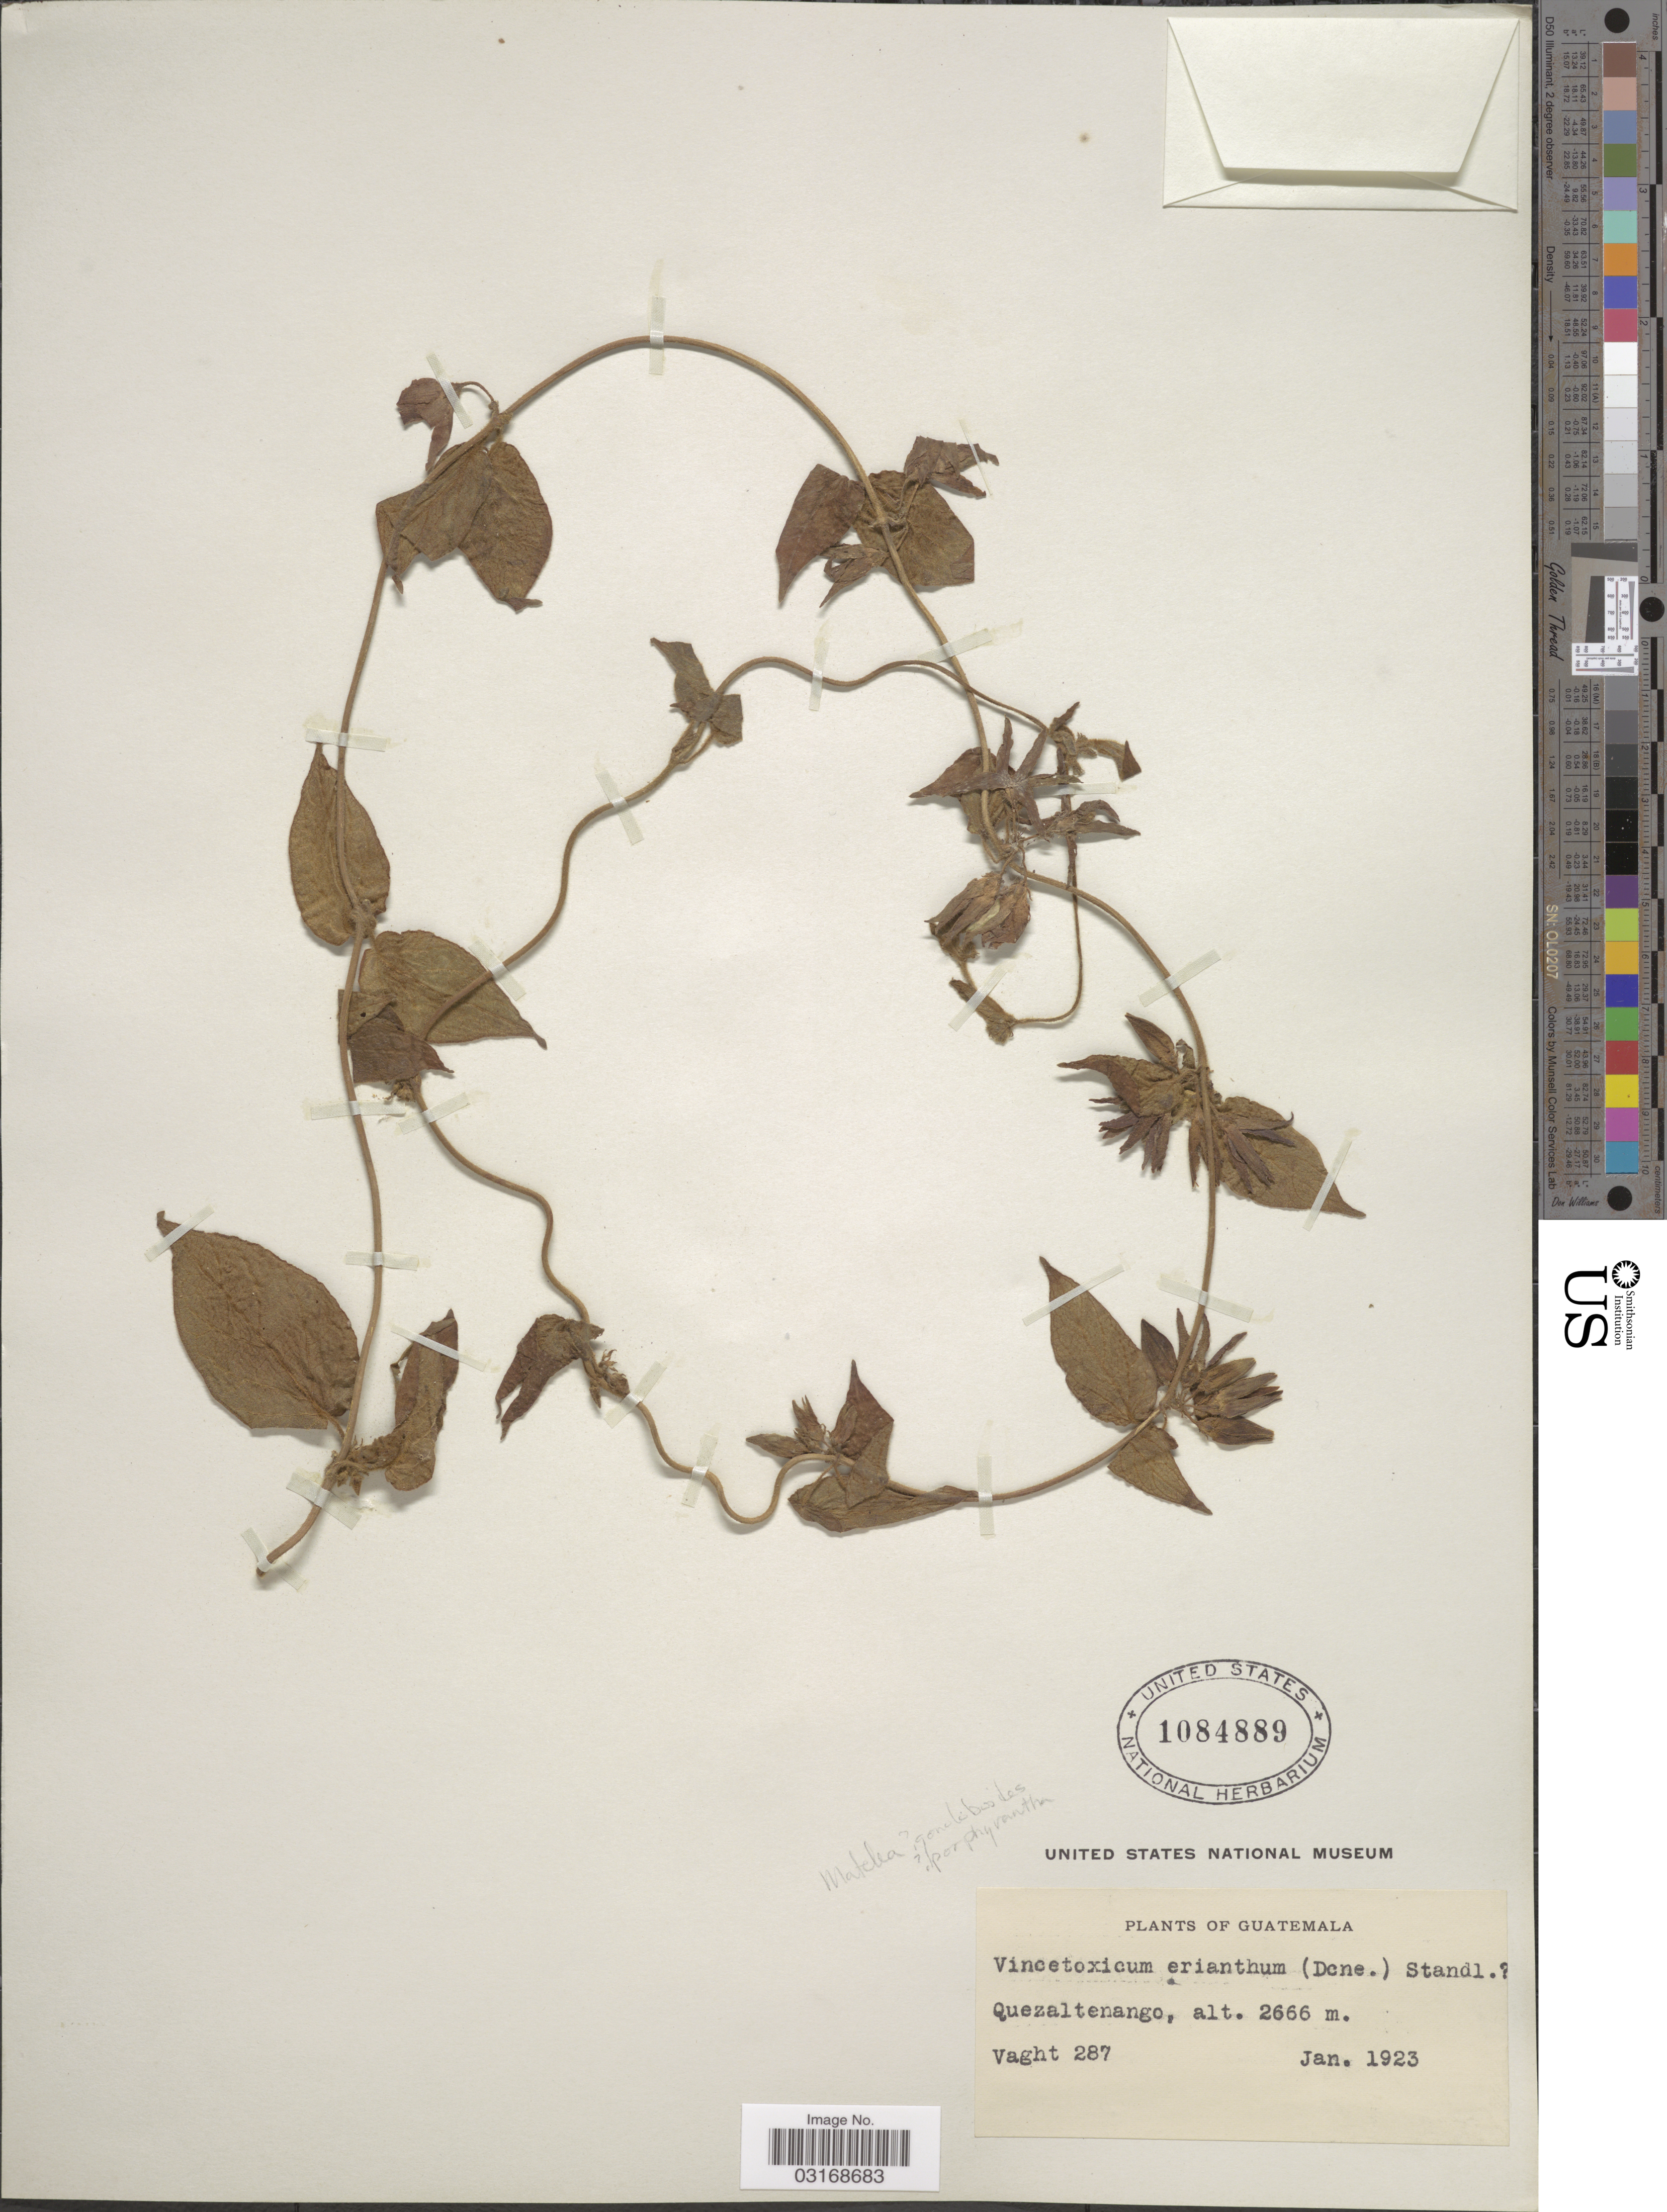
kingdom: Plantae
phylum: Tracheophyta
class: Magnoliopsida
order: Gentianales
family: Apocynaceae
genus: Matelea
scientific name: Matelea gonoloboides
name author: (B.L. Rob. & Greenm.) Woodson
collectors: -. Vaght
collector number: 287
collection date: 1923-01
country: Guatemala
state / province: Quetzaltenango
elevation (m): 2666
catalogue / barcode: US 1084889